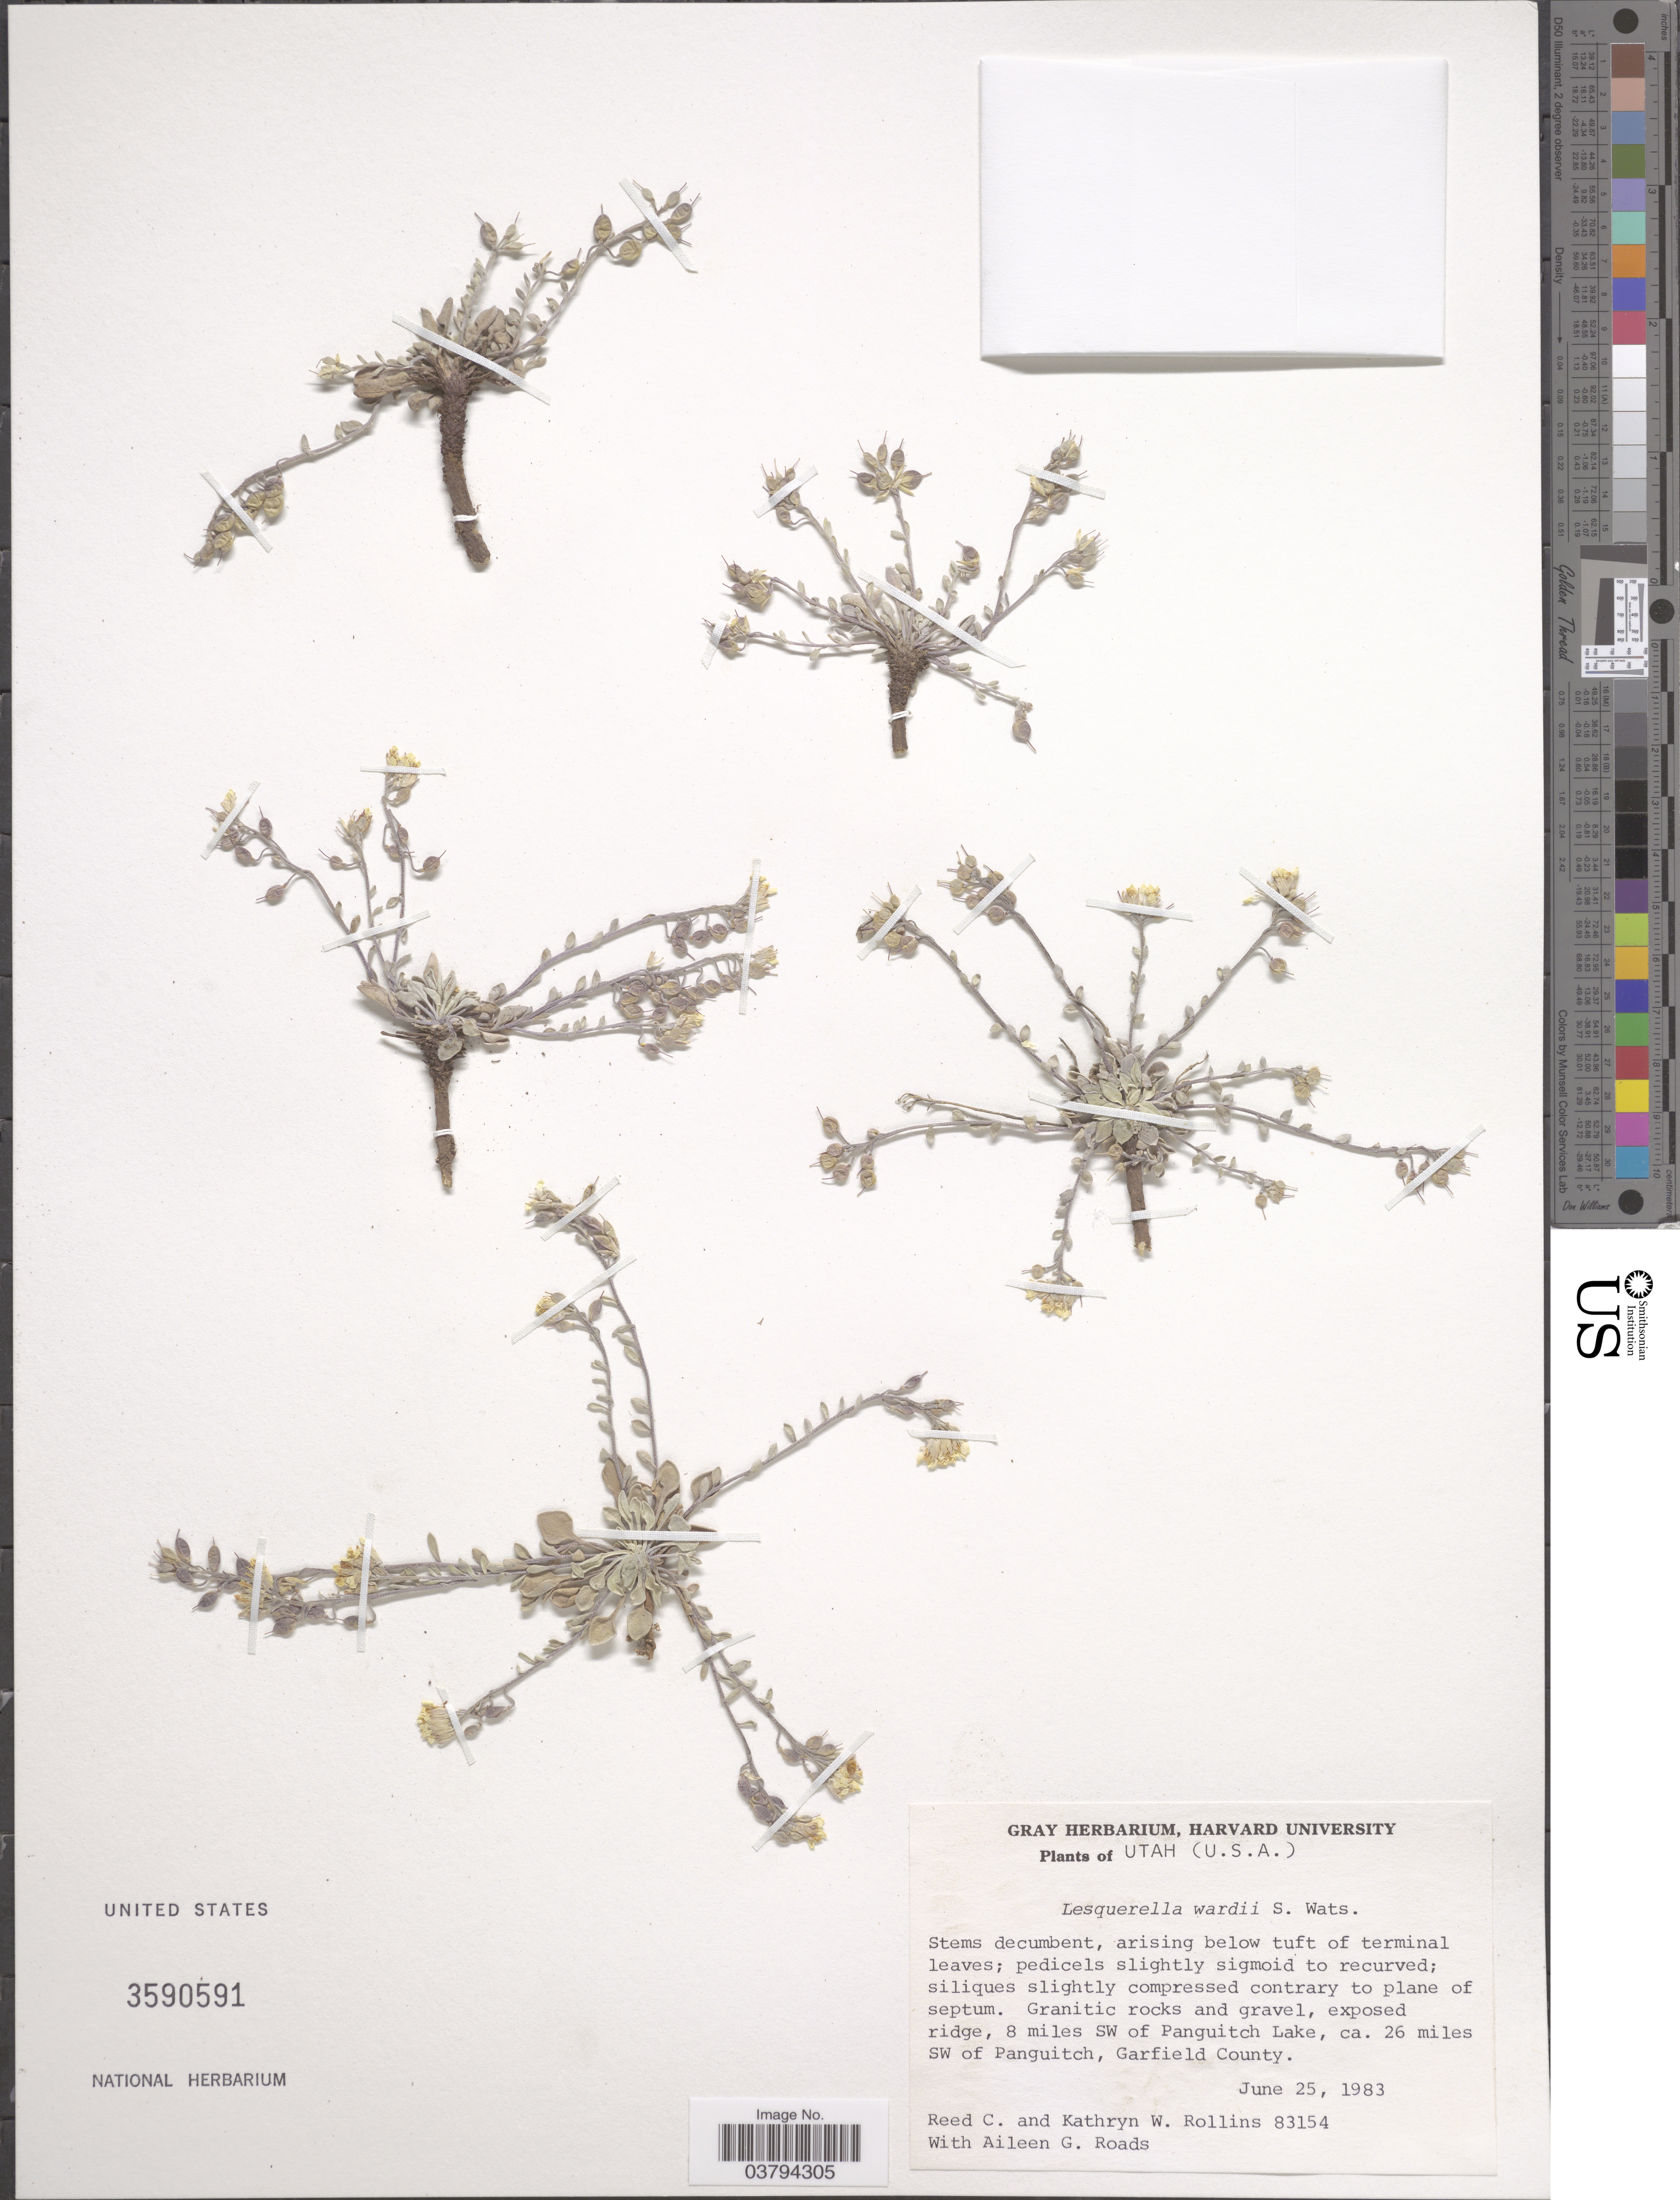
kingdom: Plantae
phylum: Tracheophyta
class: Magnoliopsida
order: Brassicales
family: Brassicaceae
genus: Lesquerella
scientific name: Lesquerella wardii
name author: S. Watson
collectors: R. C. Rollins, K. W. Rollins & A. Roads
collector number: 83154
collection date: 1983-06-25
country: United States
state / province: Utah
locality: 8 miles SW of Panguitch Lake, ca. 26 miles SW of Panguitch, Garfield County.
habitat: granitic rocks and gravel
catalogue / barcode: US 3590591